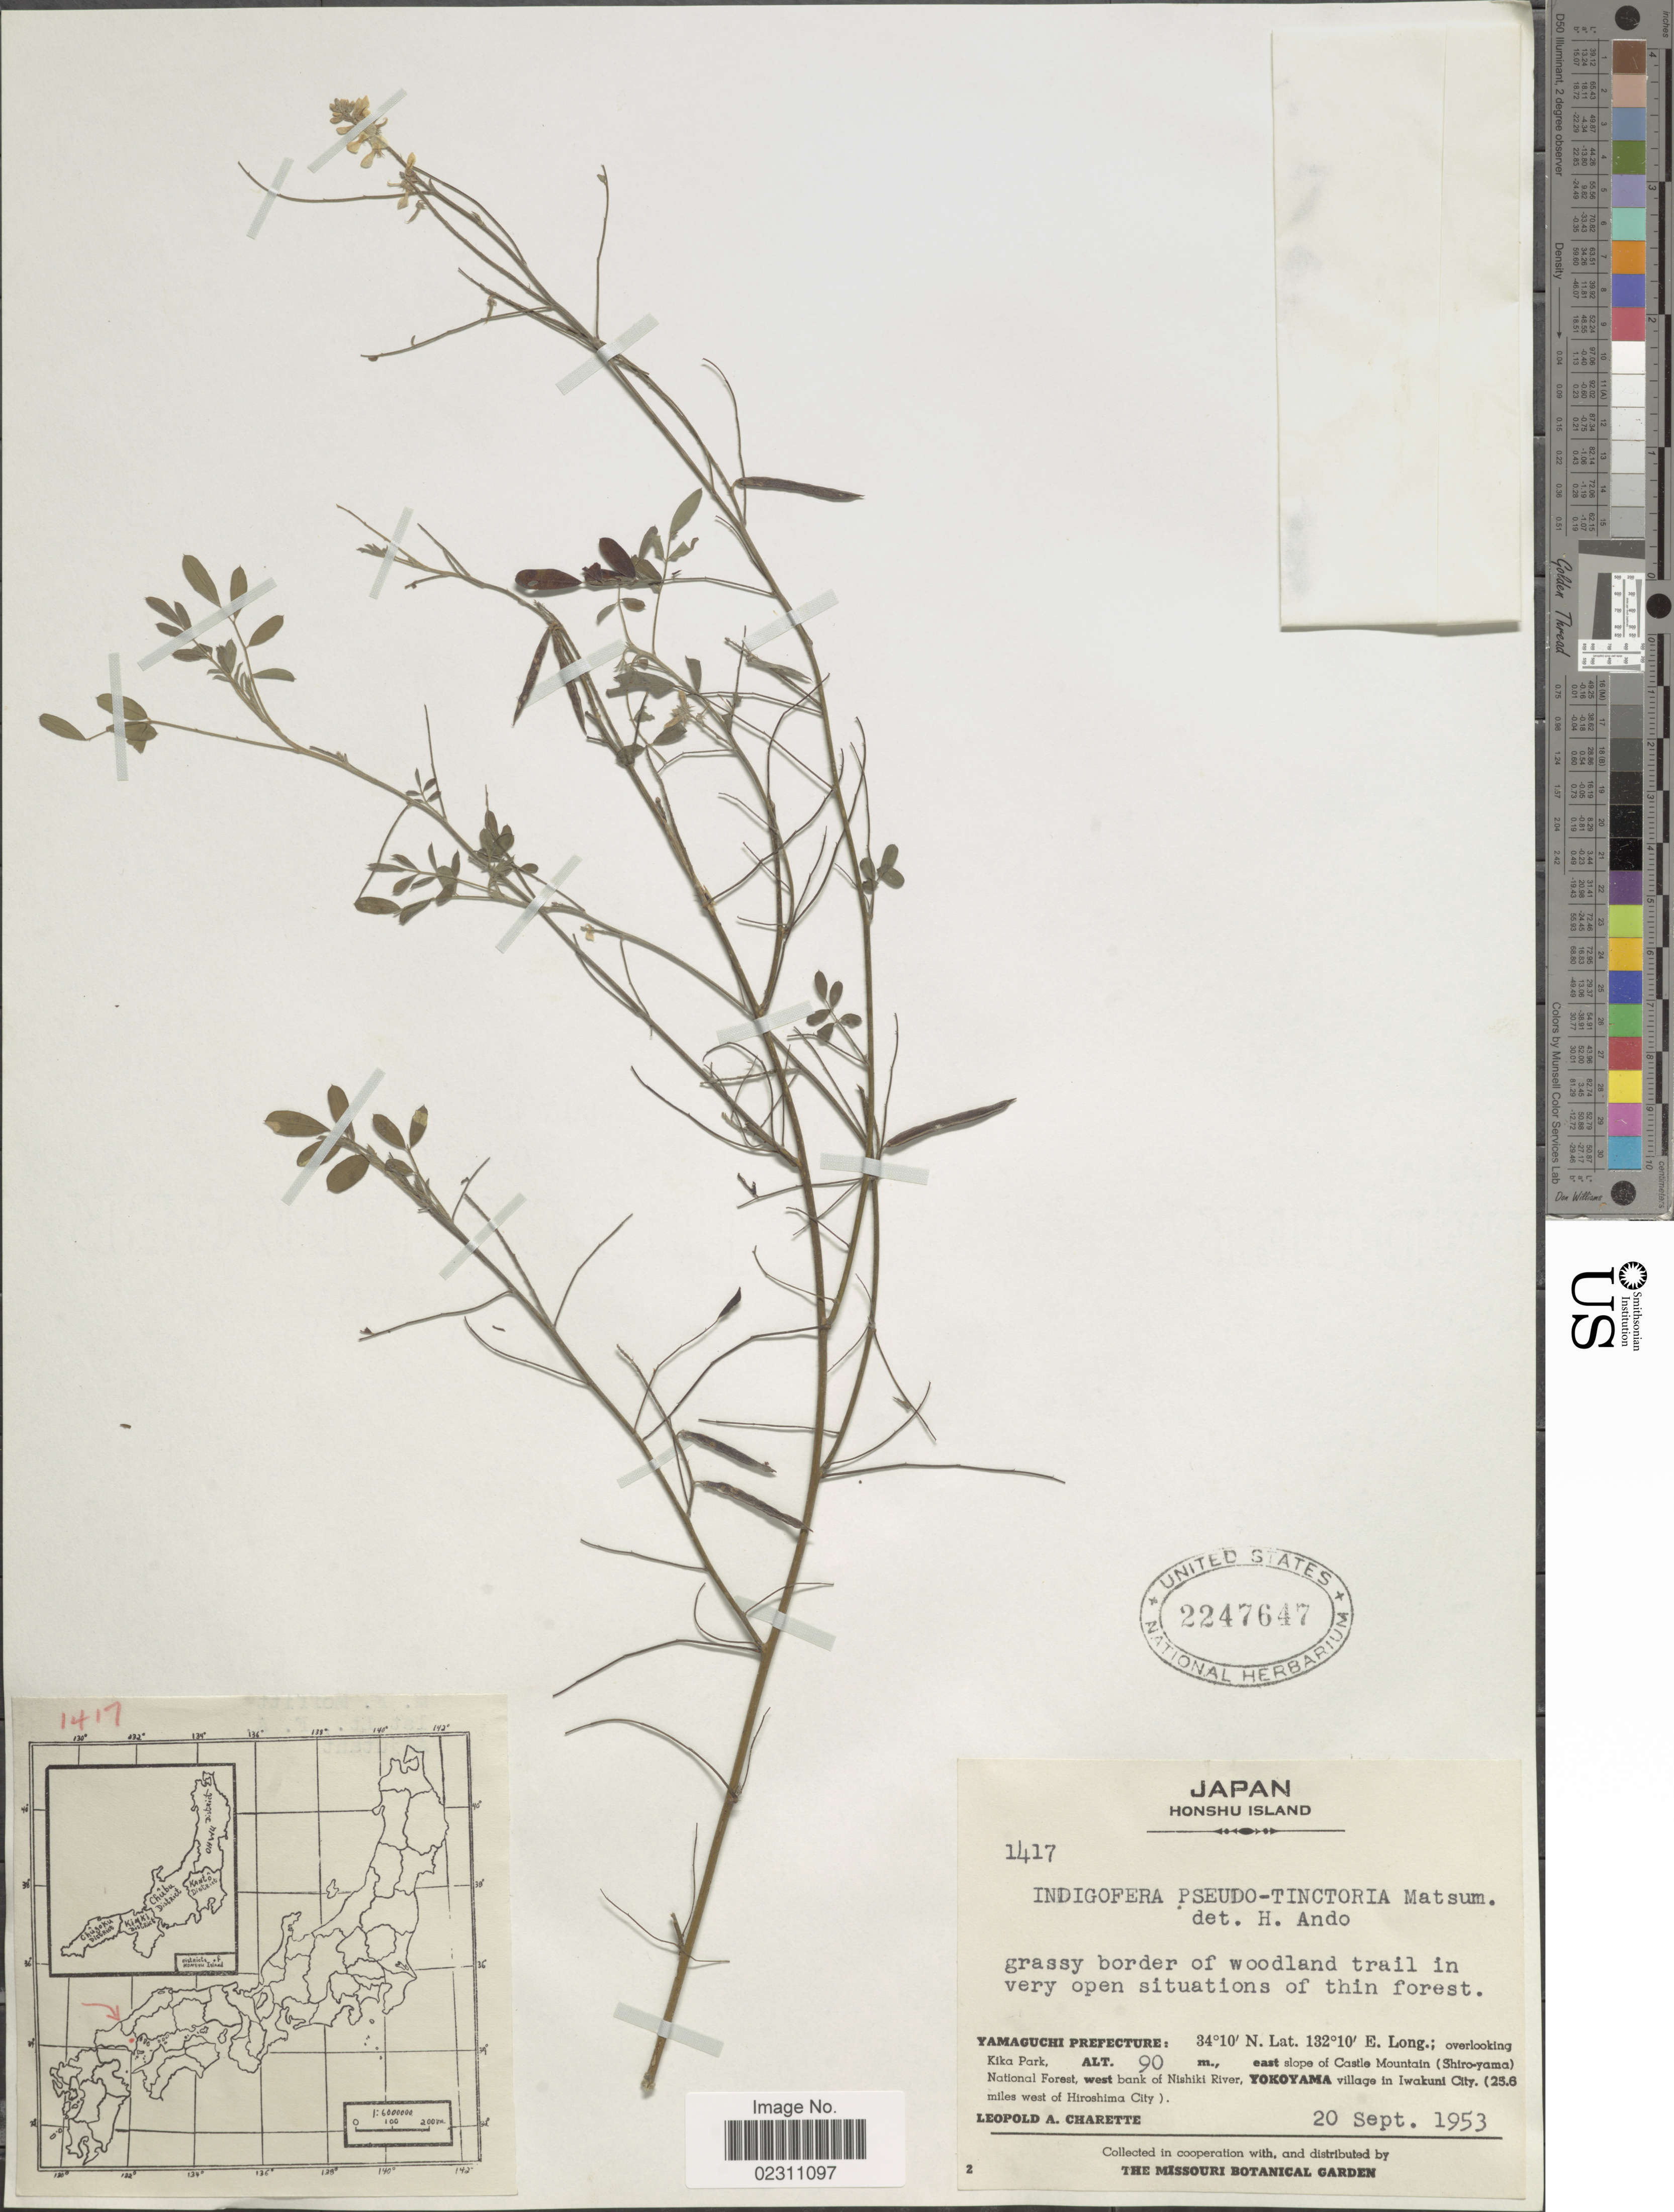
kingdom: Plantae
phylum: Tracheophyta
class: Magnoliopsida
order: Fabales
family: Fabaceae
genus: Indigofera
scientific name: Indigofera pseudotinctoria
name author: Matsum.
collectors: L. A. Charette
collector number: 1417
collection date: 1953-09-20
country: Japan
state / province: Yamaguti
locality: Honshu Island, Yamaguchi Prefecture, overlooking Kika Park, east slope of Castle Mountain (Shiro-yama) National Forest, west bank of Nishiki River, Yokoyama village in Iwakuni City (25.6 miles west of Hiroshima City)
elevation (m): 90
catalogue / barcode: US 2247647